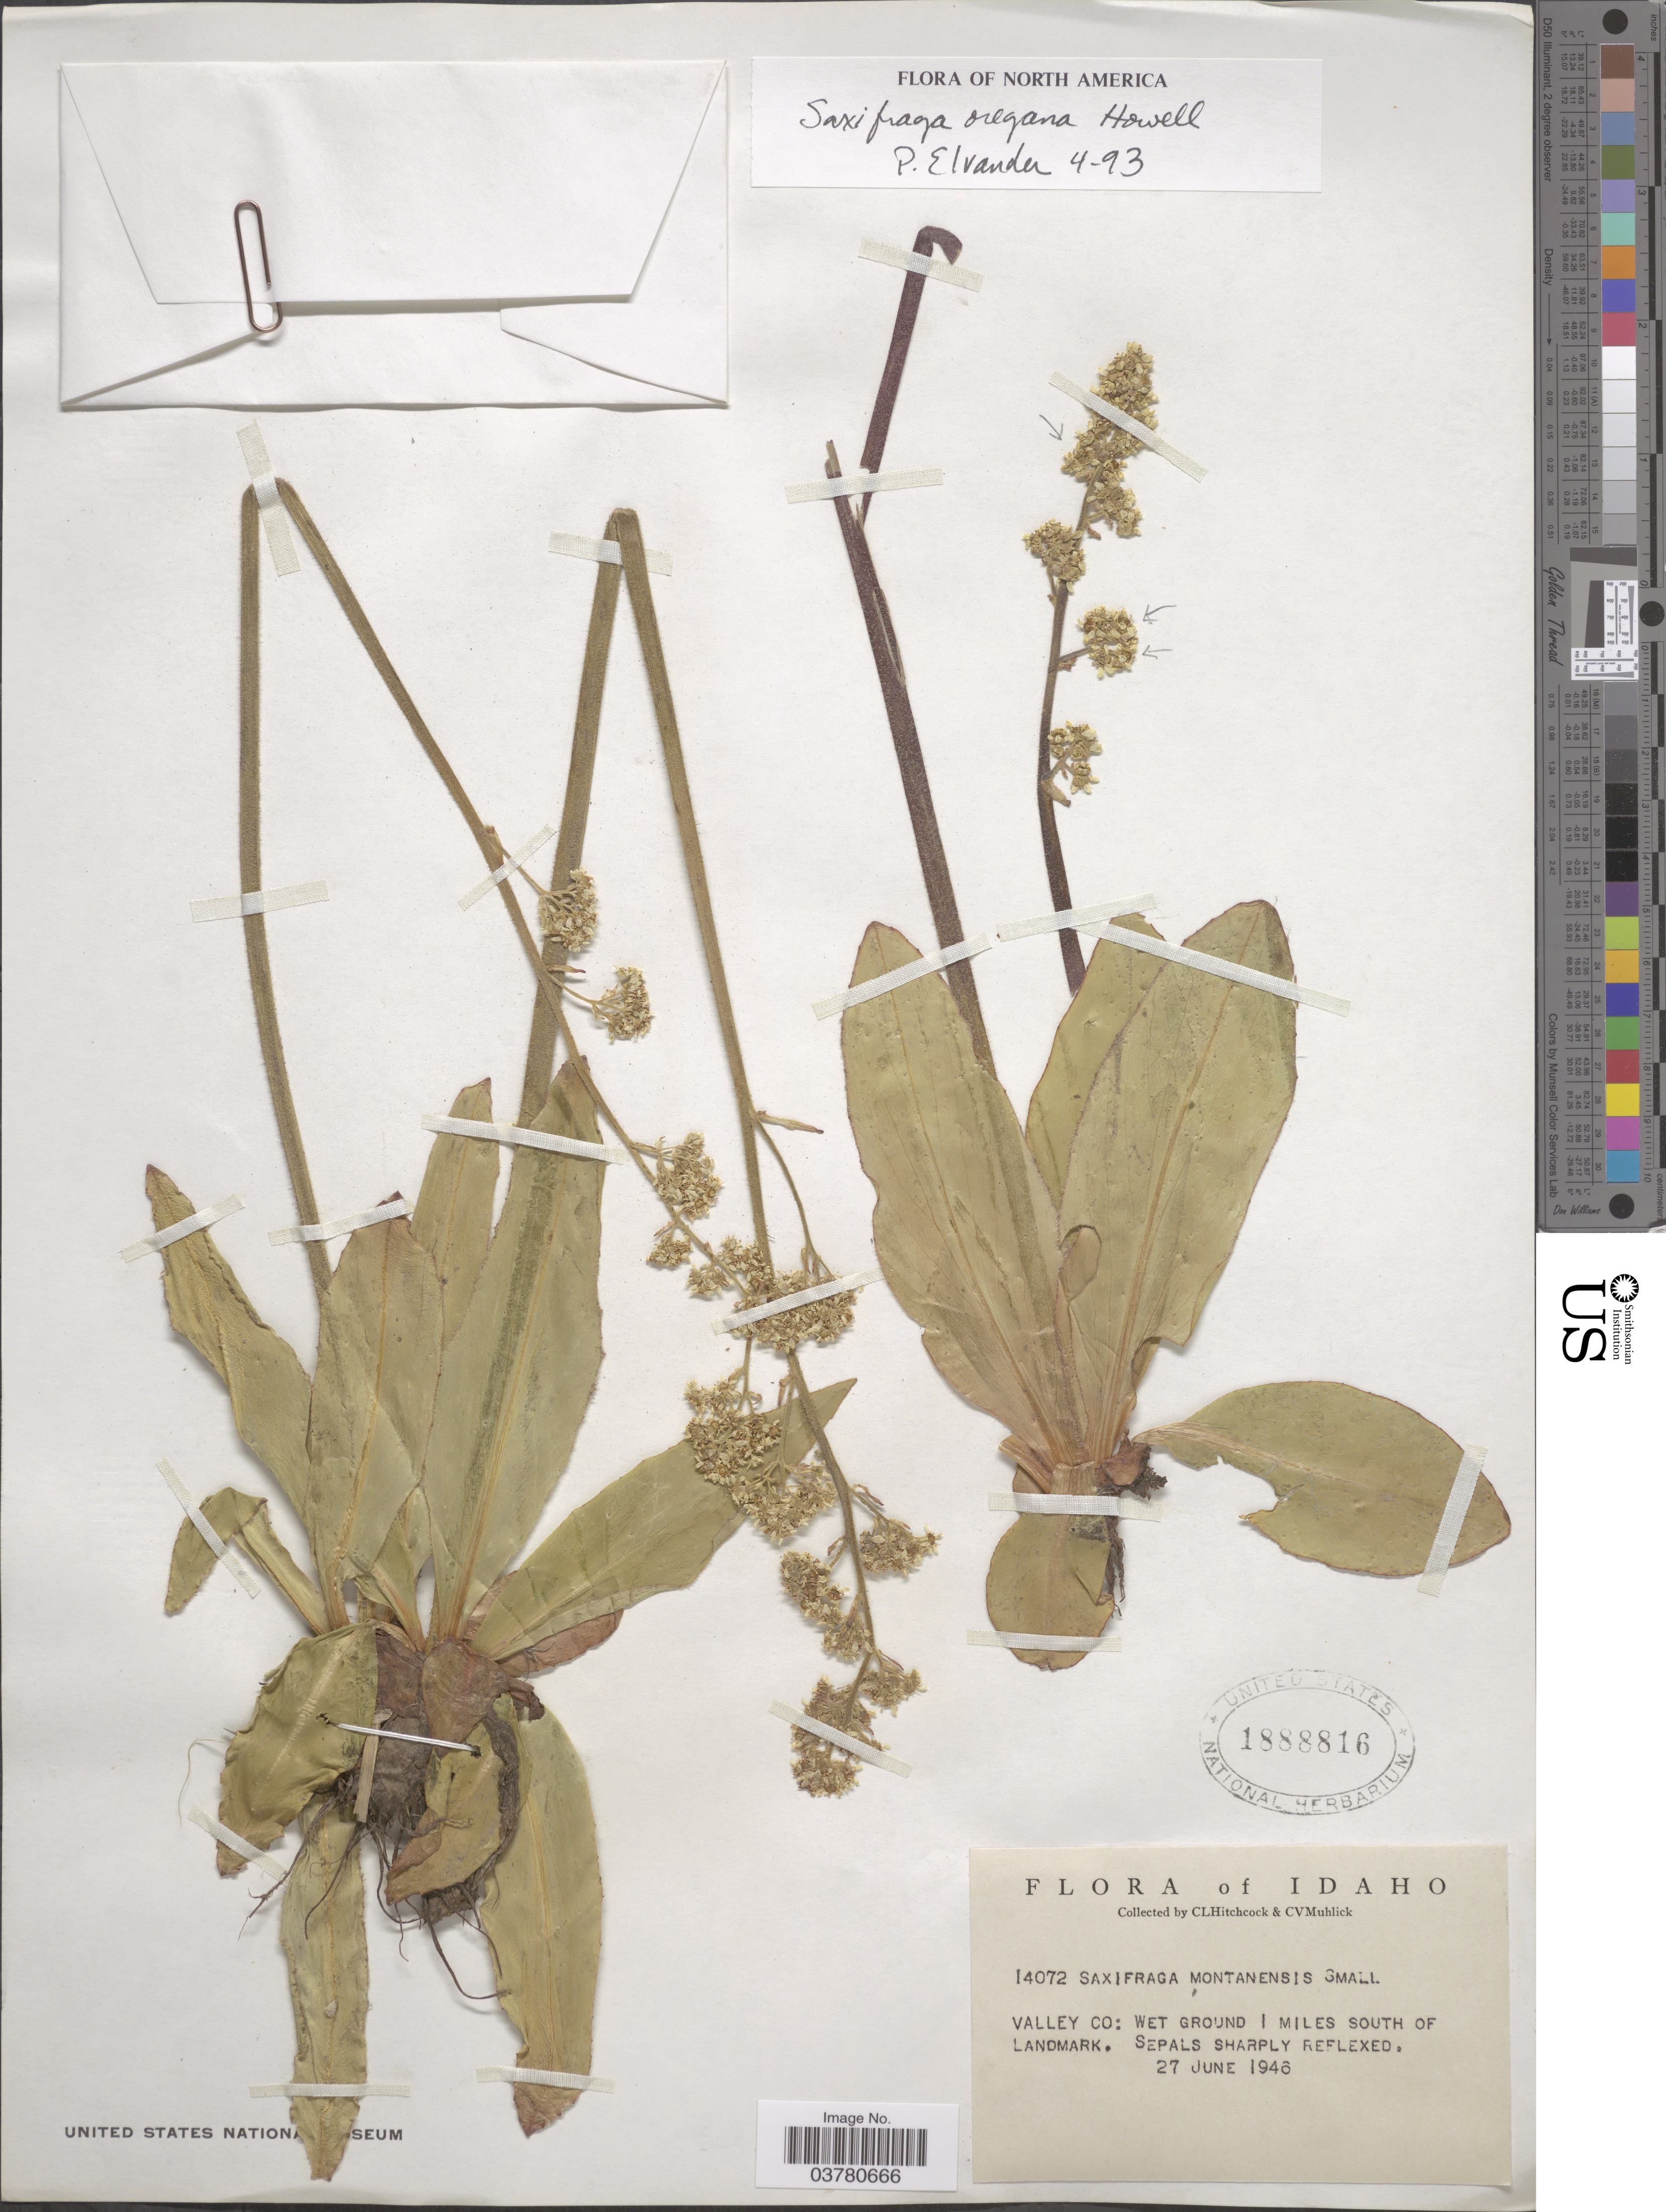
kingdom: Plantae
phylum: Tracheophyta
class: Magnoliopsida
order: Saxifragales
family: Saxifragaceae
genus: Micranthes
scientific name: Micranthes oregana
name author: (Howell) Small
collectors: C. L. Hitchcock & C. V. Muhlick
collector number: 14072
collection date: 1946-06-27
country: United States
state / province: Idaho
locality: Valley Co: Wet ground 1 miles south of Landmark.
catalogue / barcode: US 1888816